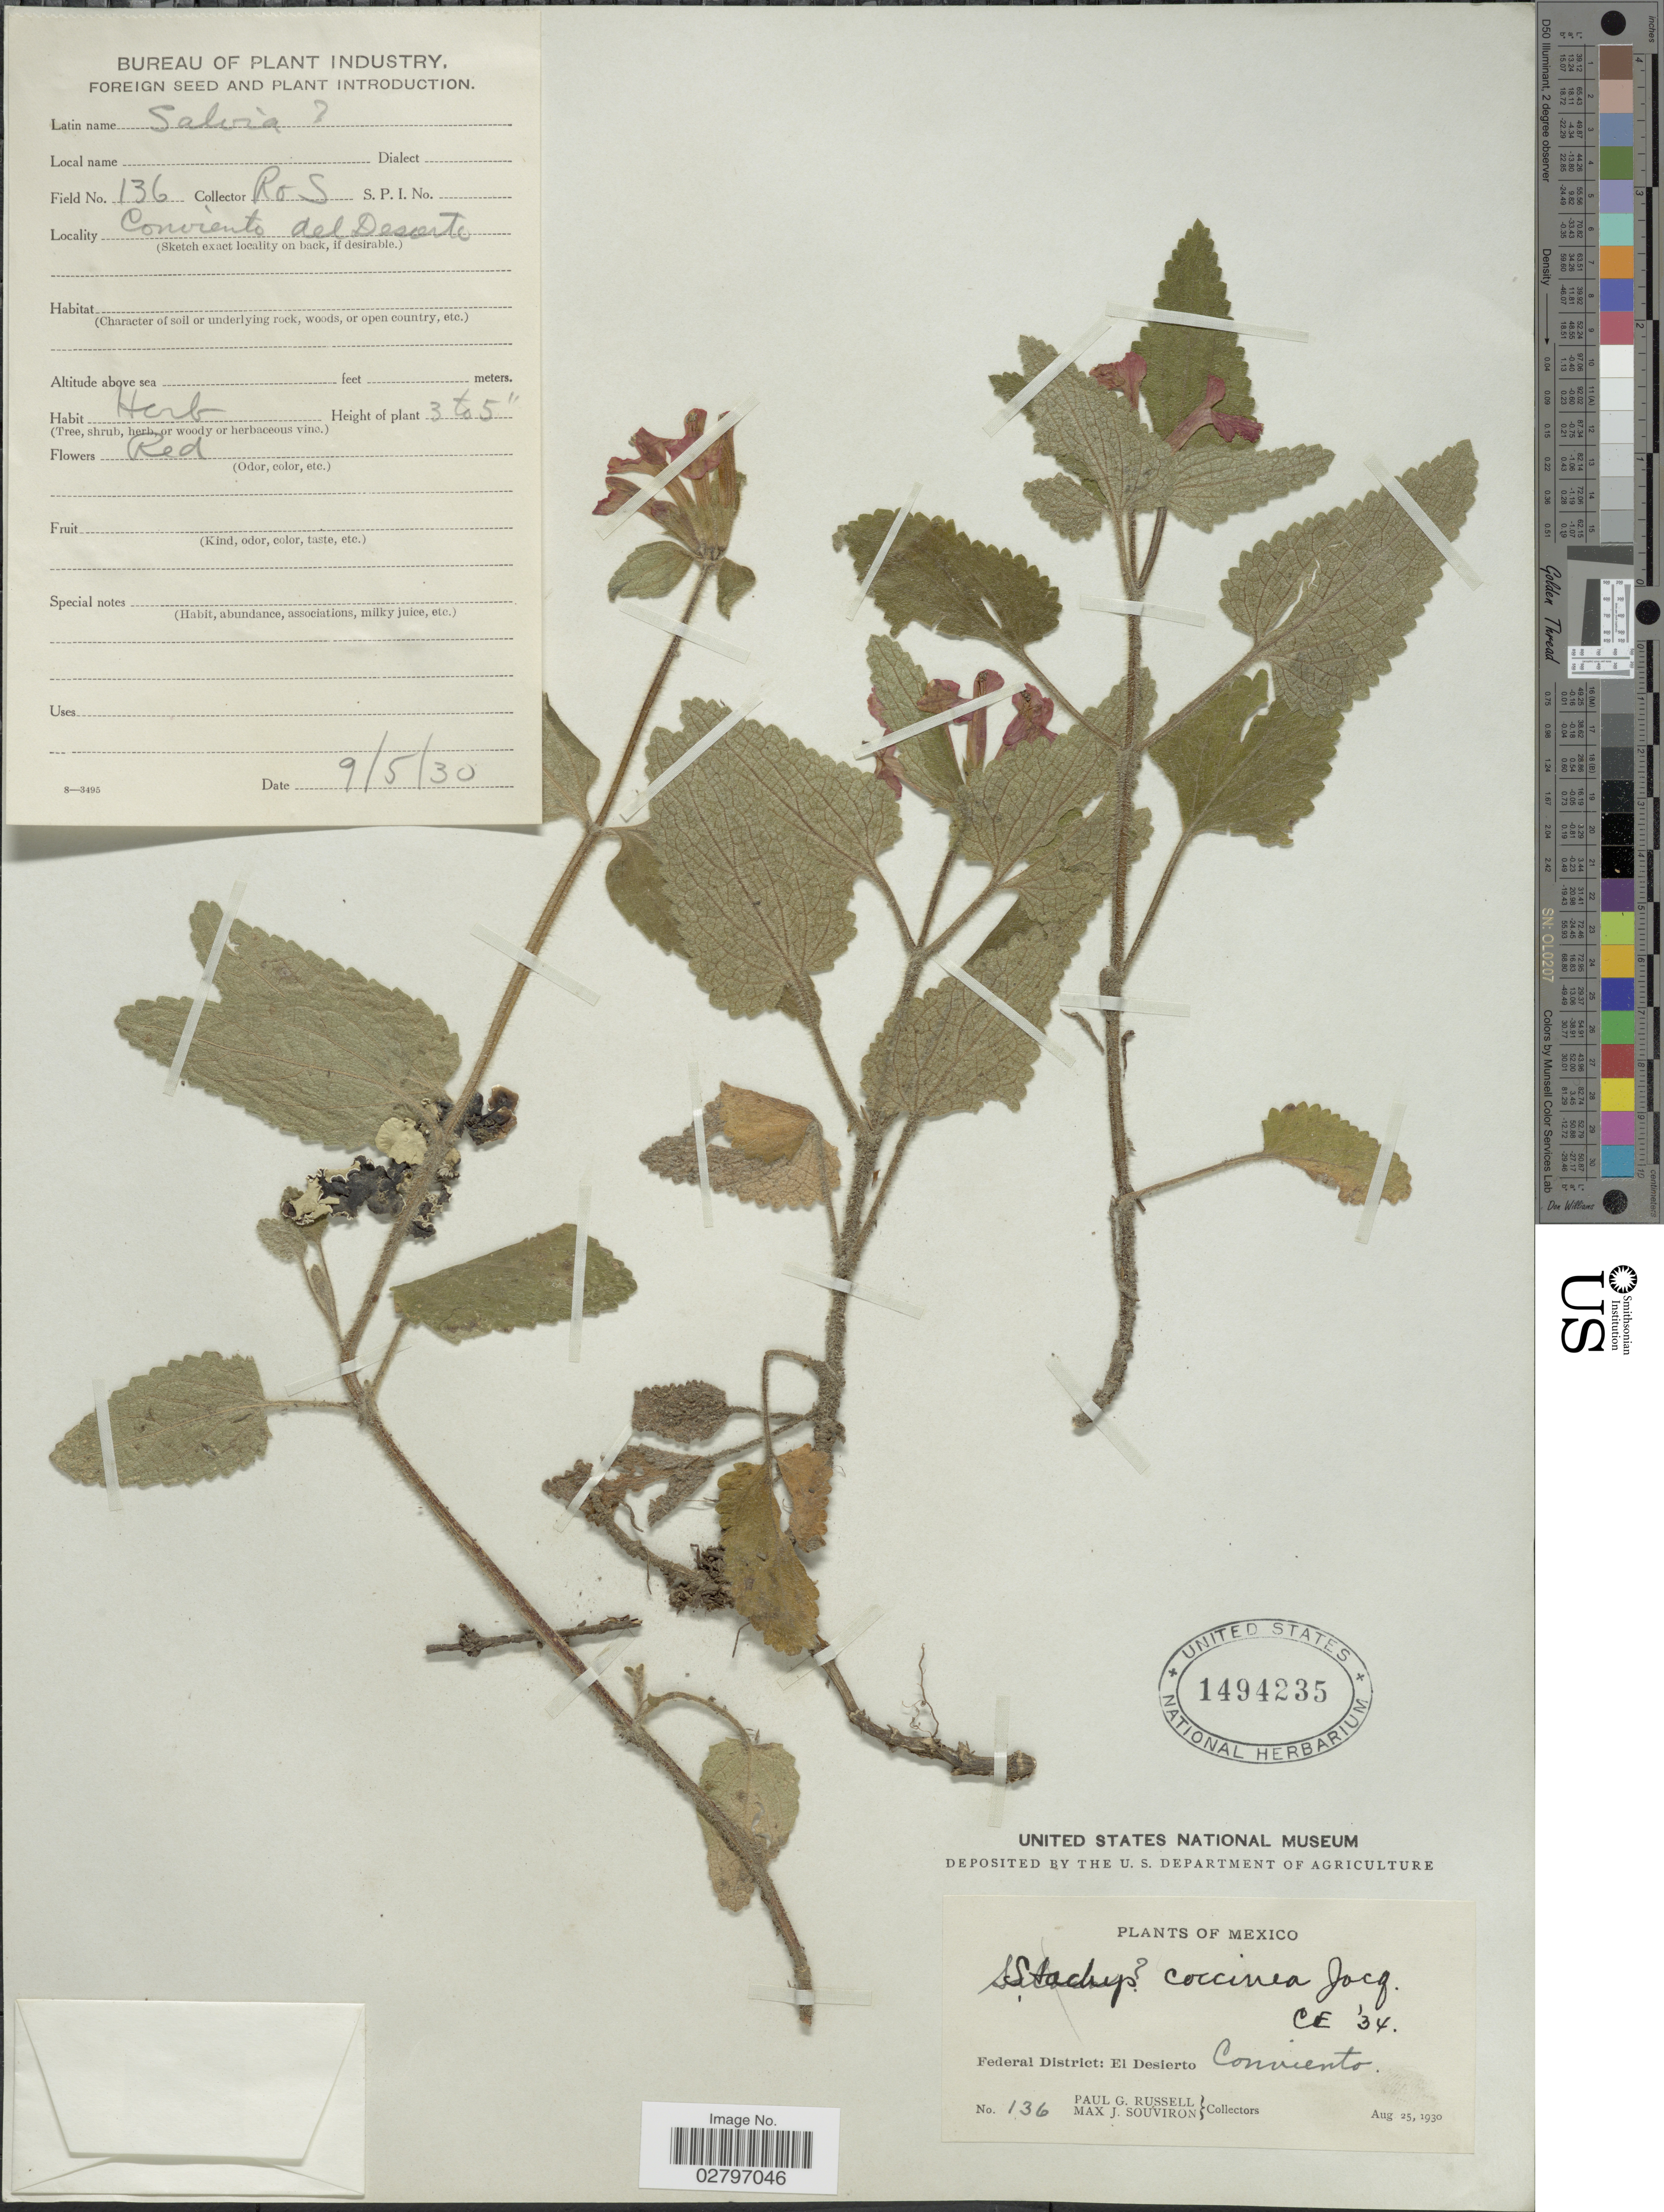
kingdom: Plantae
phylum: Tracheophyta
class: Magnoliopsida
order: Lamiales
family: Lamiaceae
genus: Stachys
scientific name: Stachys coccinea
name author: Ortega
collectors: P. G. Russell & M. J. Souviron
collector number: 136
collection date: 1930-08-25/1930-09-05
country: Mexico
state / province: Distrito Federal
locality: Federal District: El Desierto, Conviento del Desierto.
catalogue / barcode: US 1494235